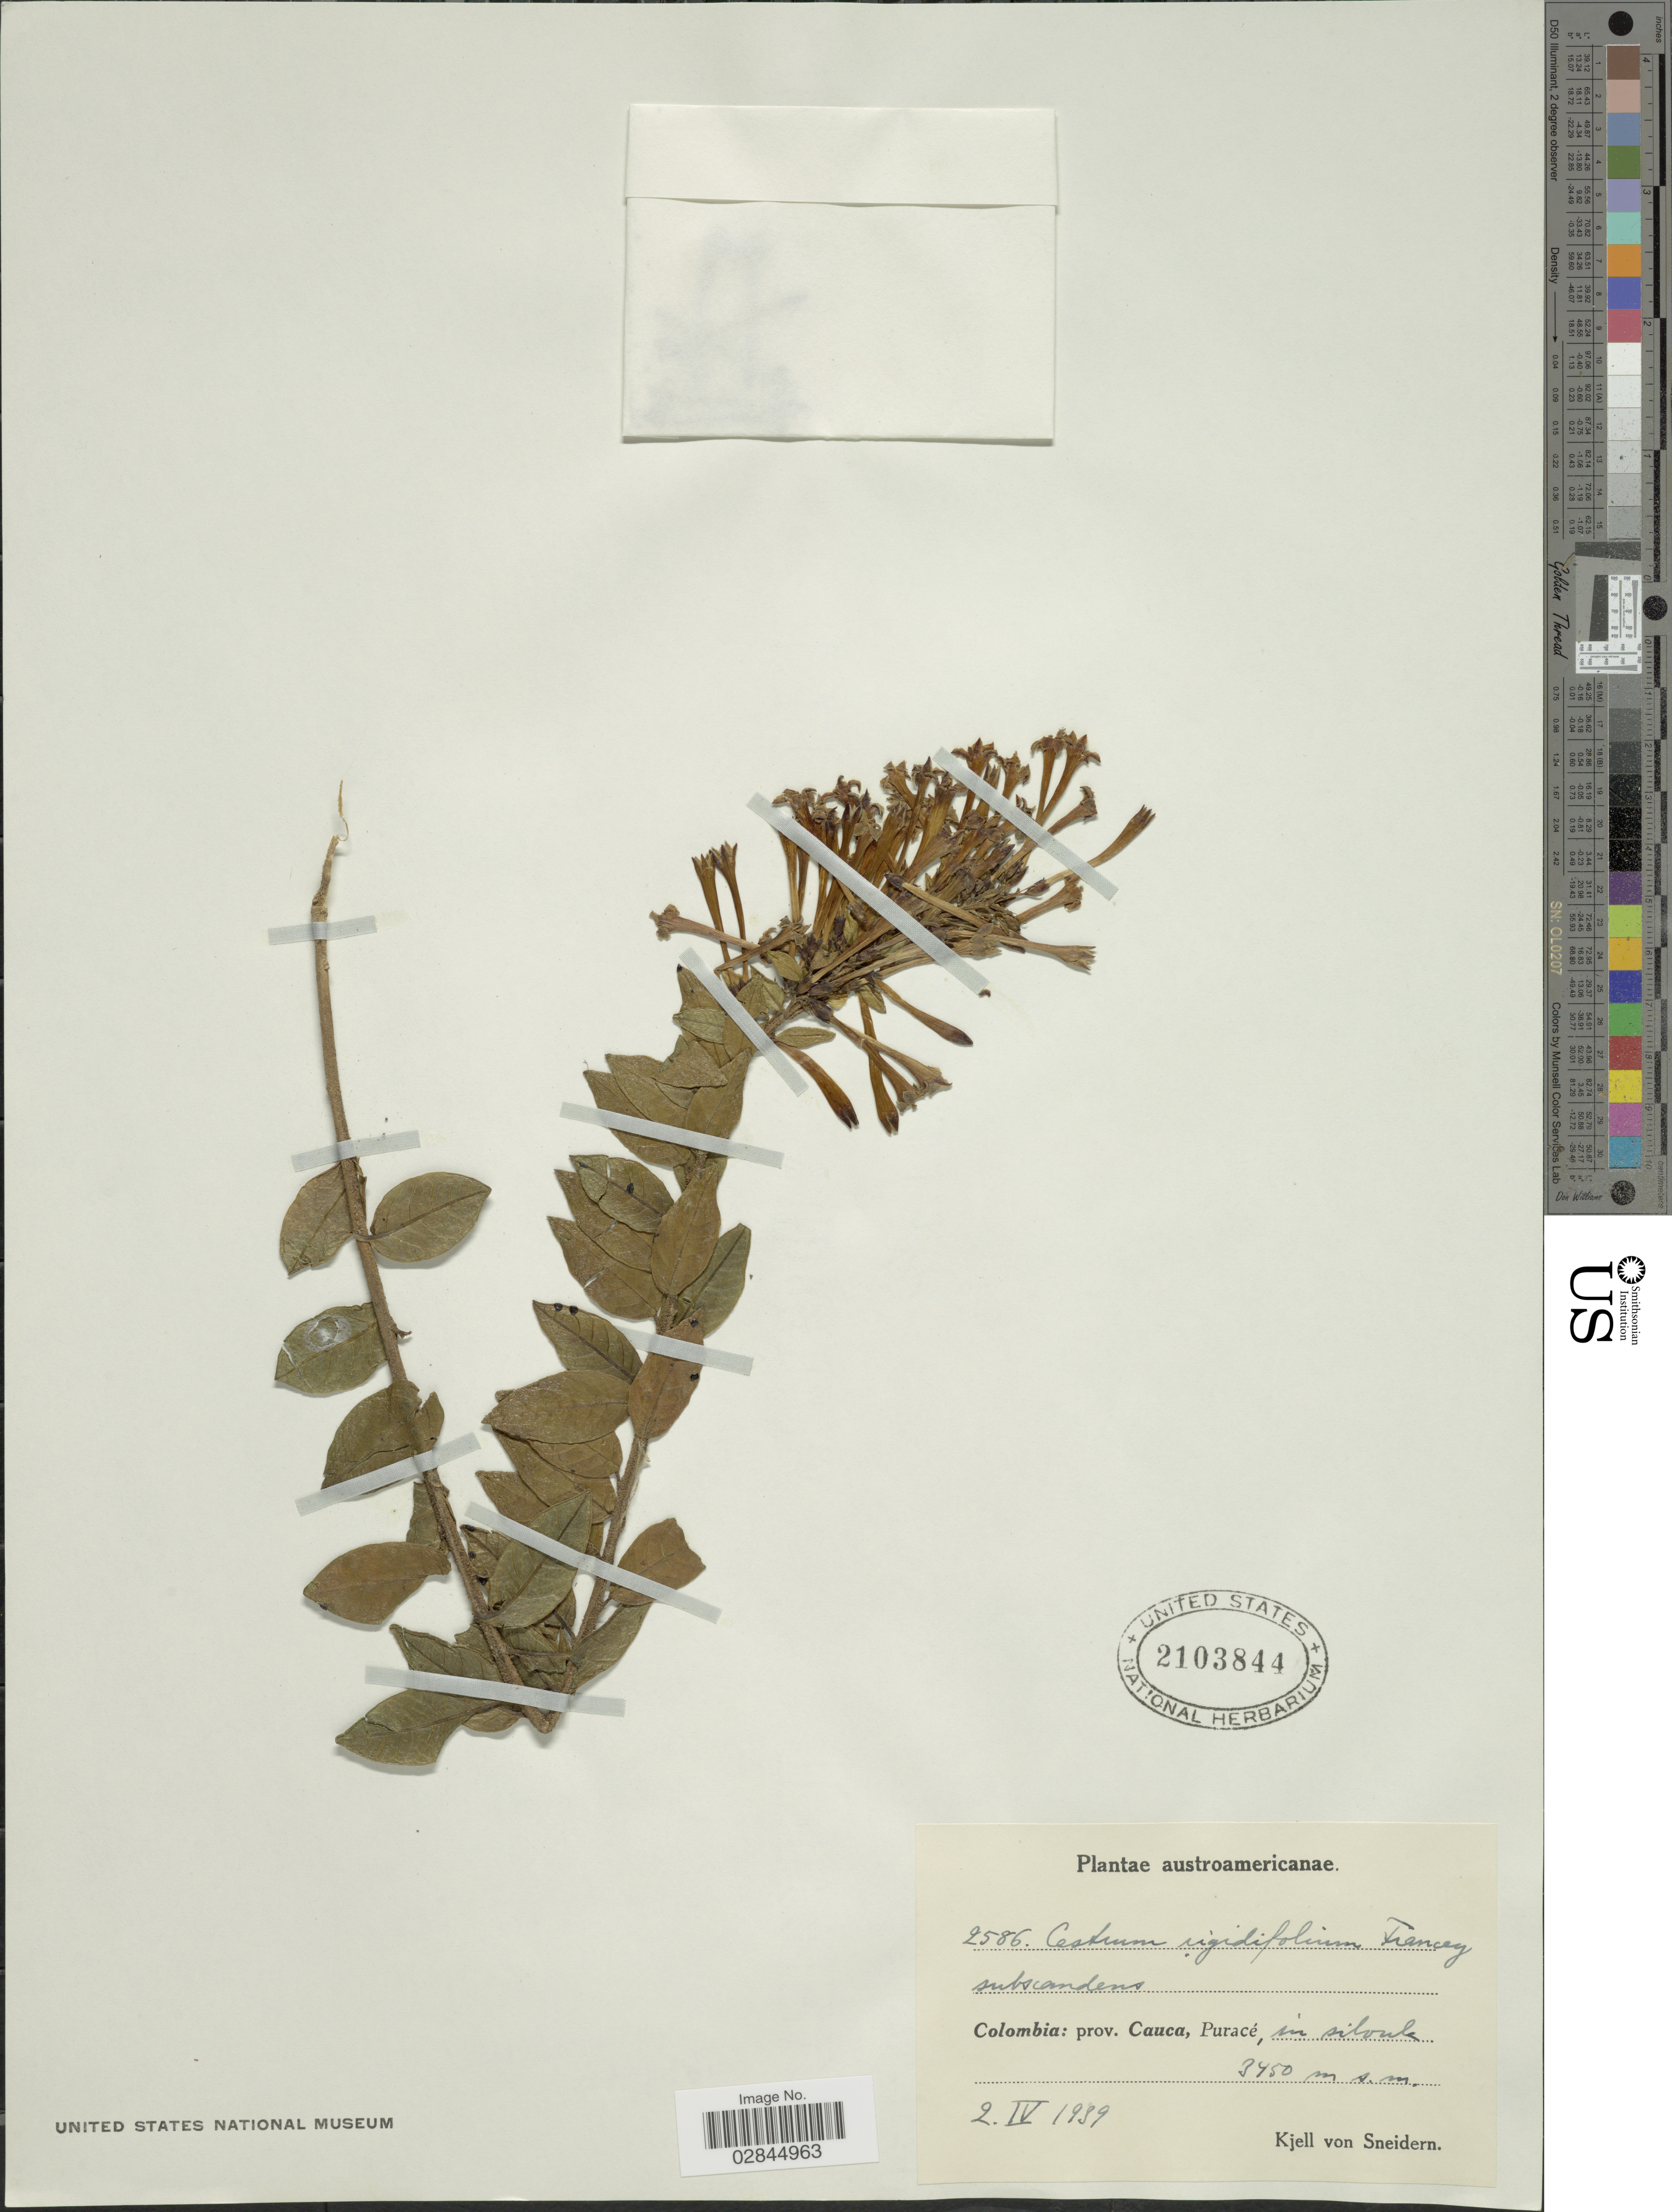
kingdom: Plantae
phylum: Tracheophyta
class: Magnoliopsida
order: Solanales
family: Solanaceae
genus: Cestrum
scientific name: Cestrum rigidifolium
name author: Francey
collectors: K. von Sneidern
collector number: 2586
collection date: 1939-04-02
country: Colombia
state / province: Cauca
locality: Austroamericanae. Puracé,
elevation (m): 3450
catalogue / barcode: US 2103844